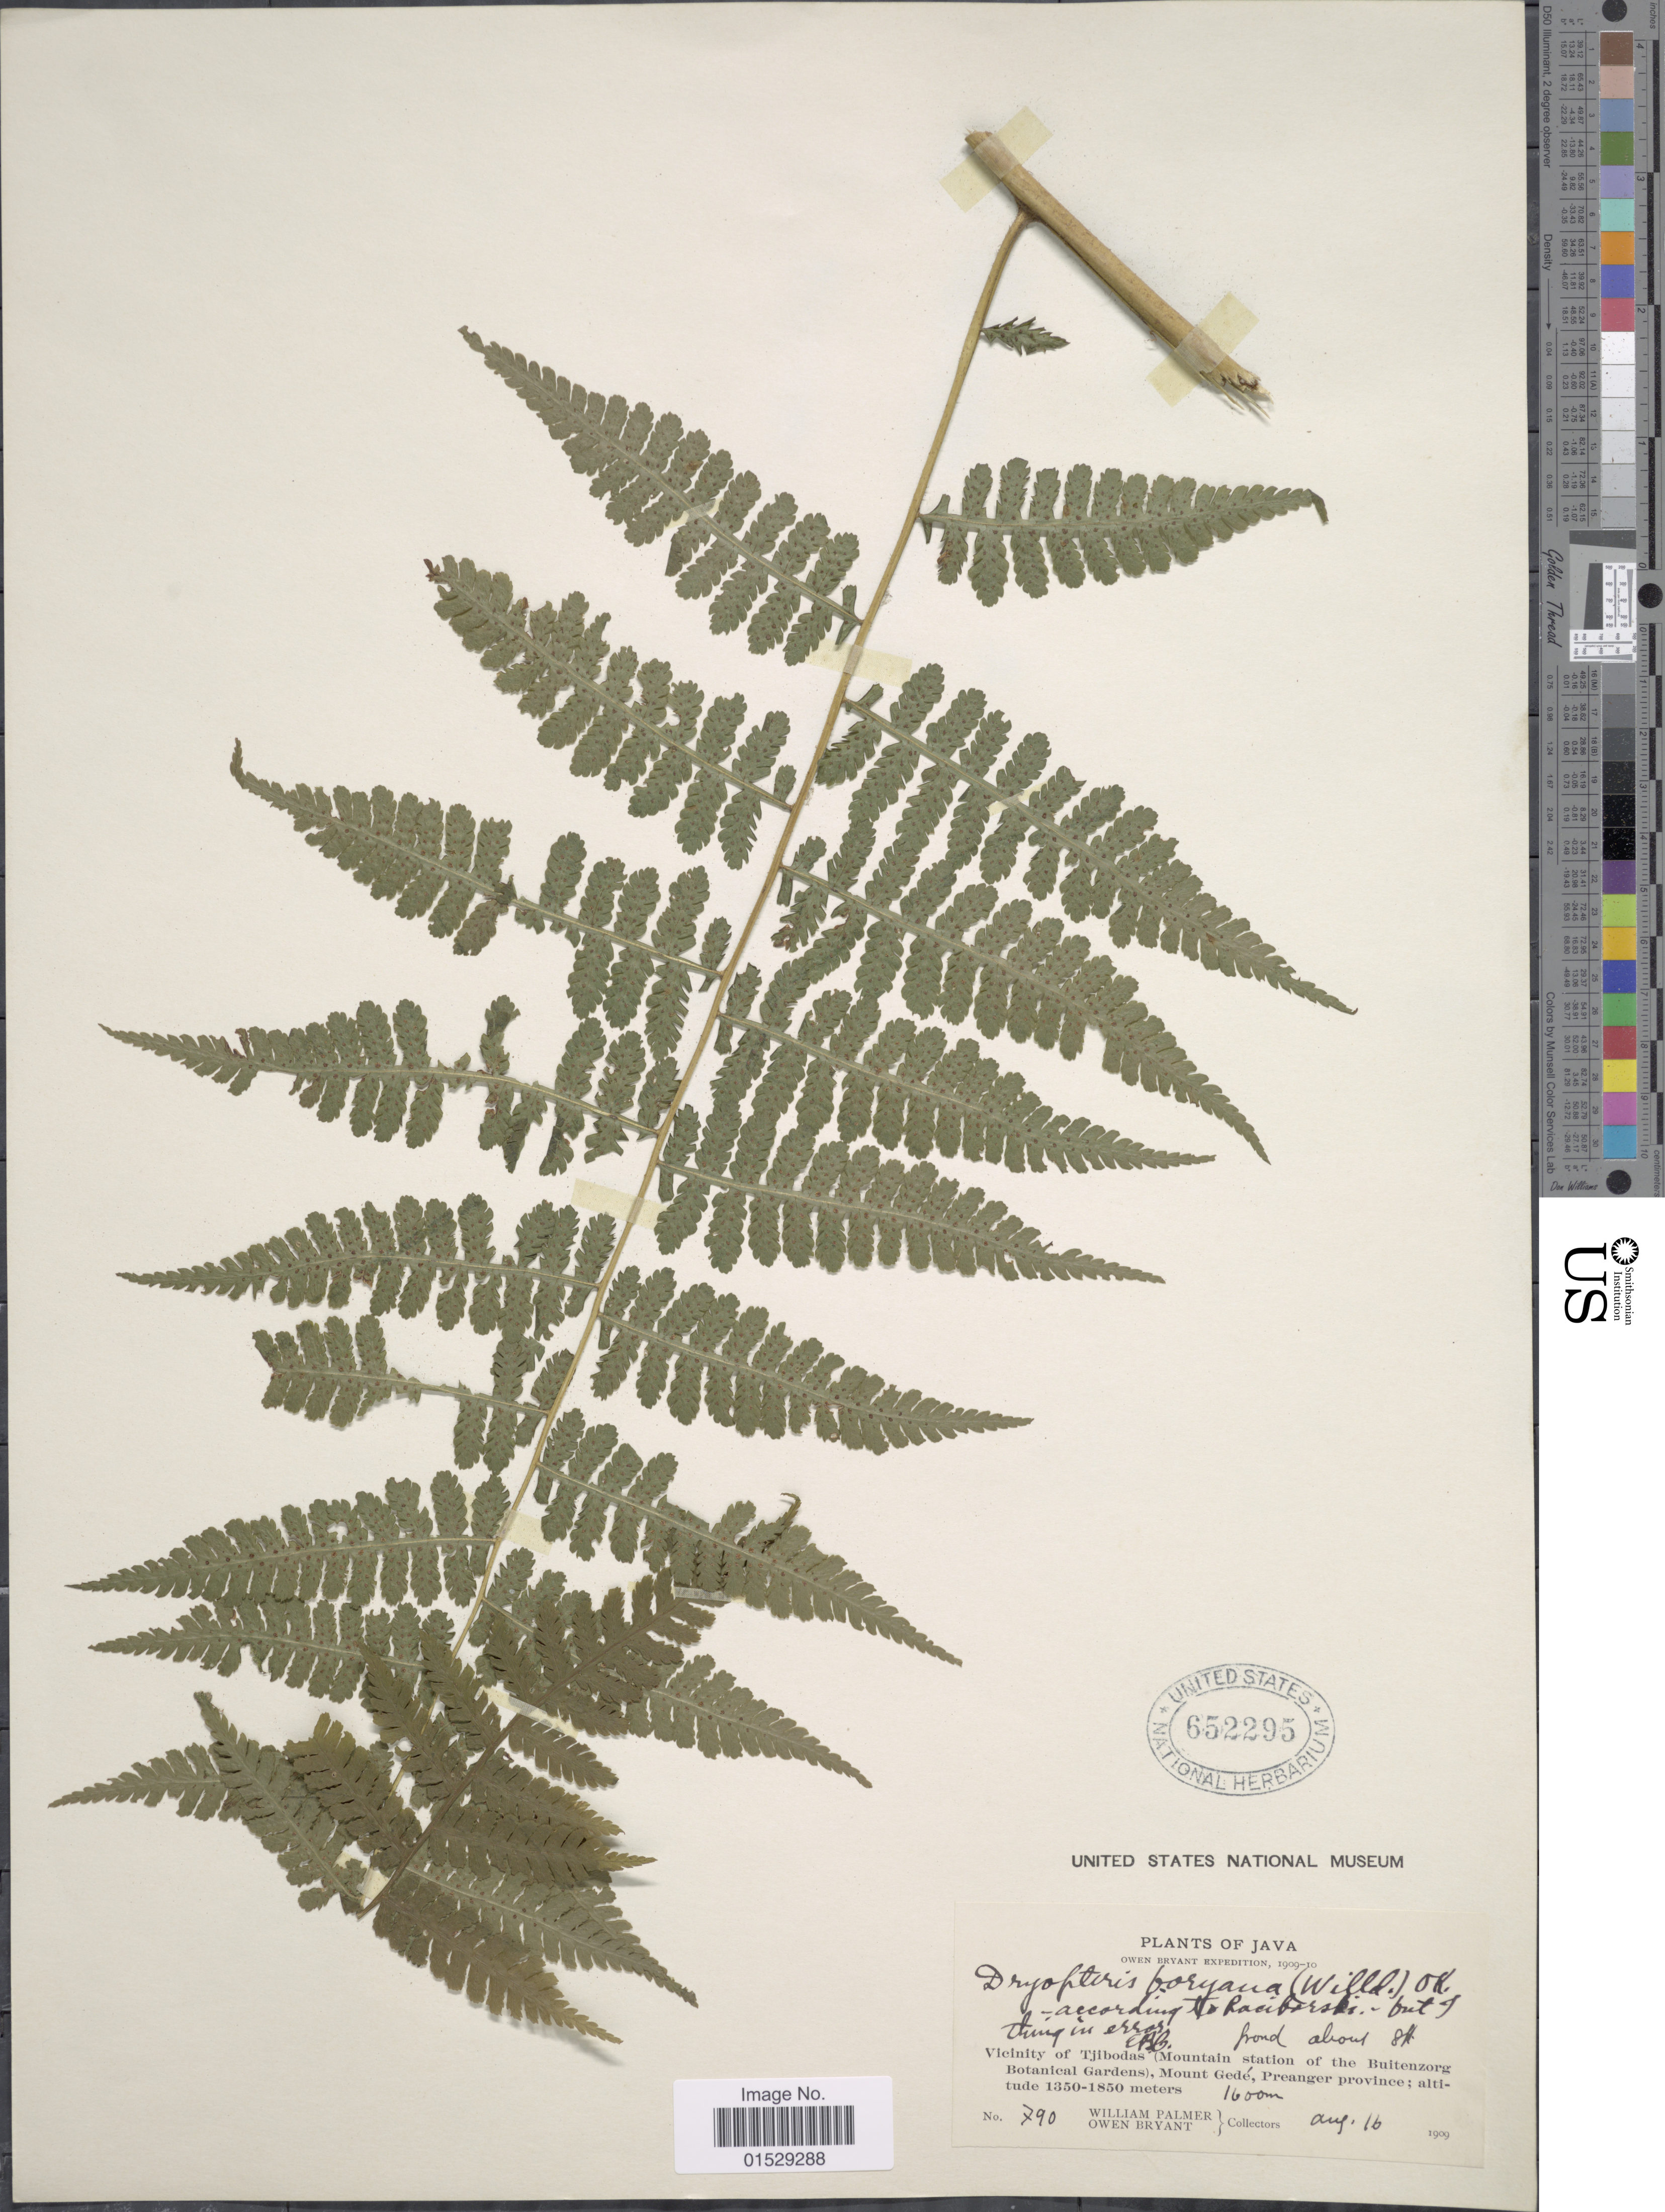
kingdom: Plantae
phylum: Tracheophyta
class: Polypodiopsida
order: Polypodiales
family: Athyriaceae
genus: Deparia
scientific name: Deparia boryana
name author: (Willd.) M. Kato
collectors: W. Palmer & O. Bryant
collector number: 790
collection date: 1909-08-16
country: Indonesia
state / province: Java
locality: Vicinity of Tjibodas (Mountain station of the Buitenzorg Botanical Gardens), Mount Gede, Preanger province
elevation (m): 1600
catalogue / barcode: US 652295